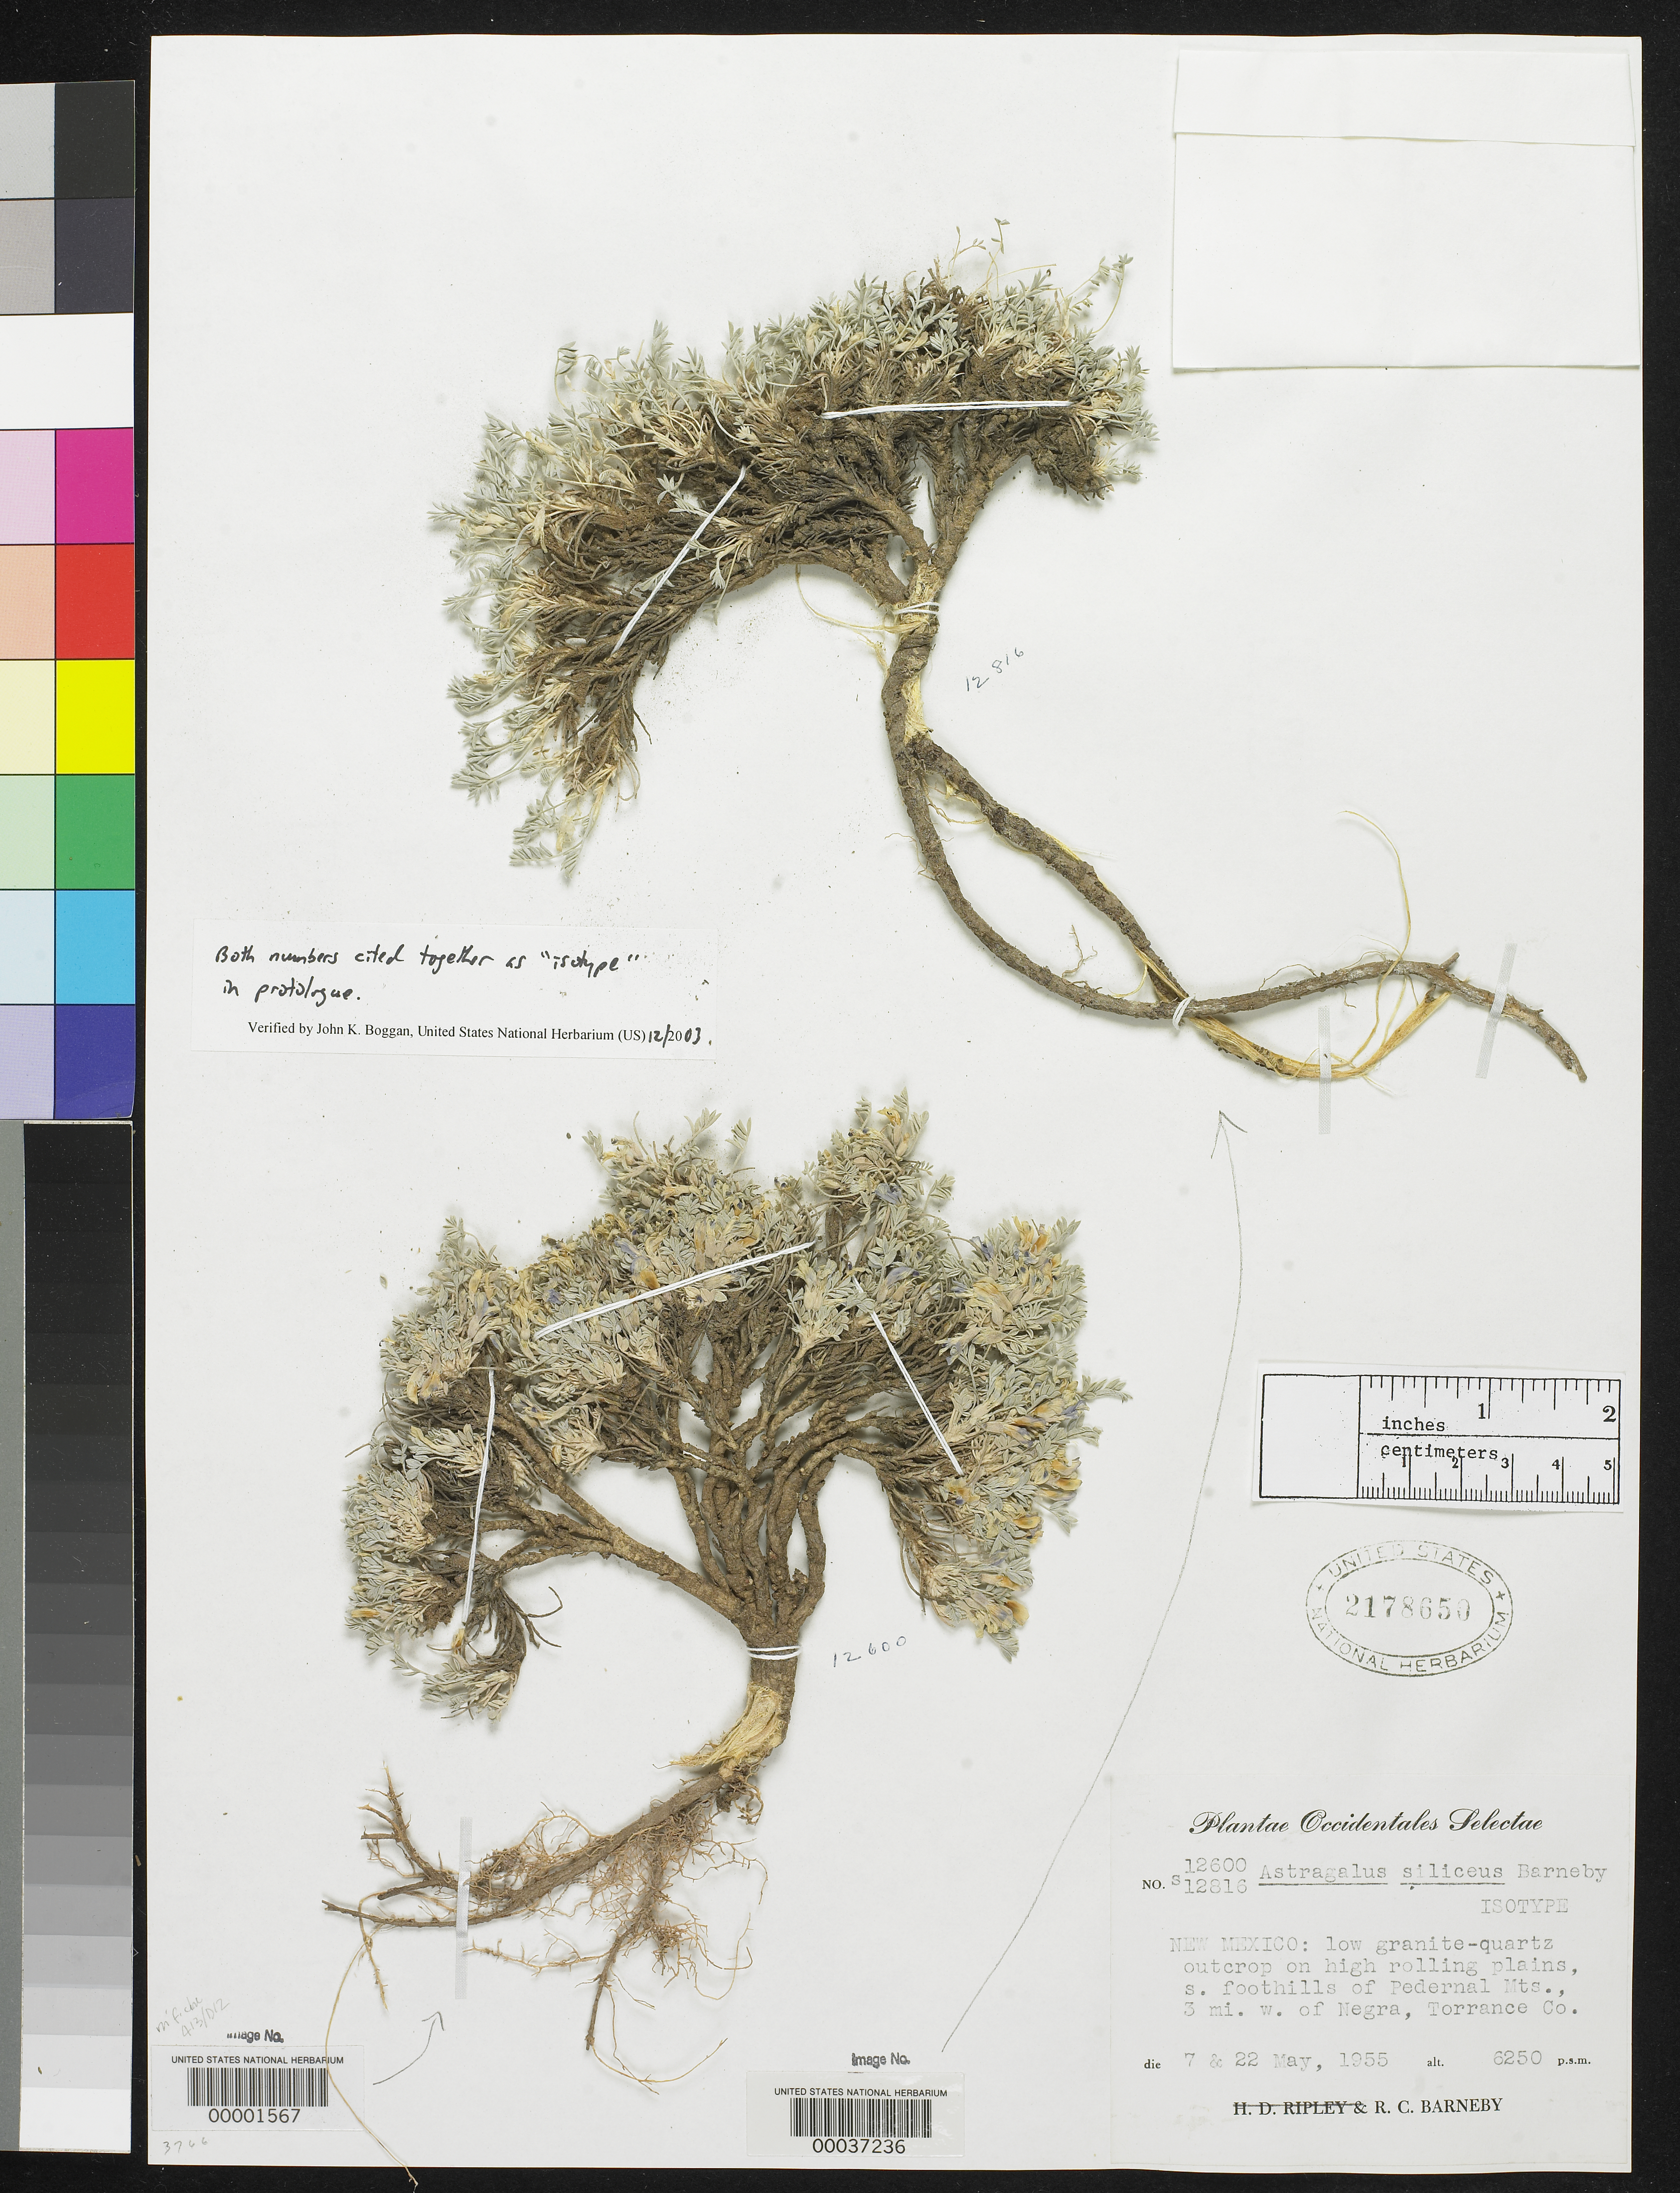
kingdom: Plantae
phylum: Tracheophyta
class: Magnoliopsida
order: Fabales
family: Fabaceae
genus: Astragalus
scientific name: Astragalus siliceus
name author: Barneby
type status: Isosyntype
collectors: R. C. Barneby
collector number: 12600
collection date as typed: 07 May 1955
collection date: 1955-05-07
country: United States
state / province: New Mexico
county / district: Torrance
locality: S. foothills of Pedernal Mts., 3 mi. w. of Negra, Torrance Co.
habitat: Low granite-quartz outcrop on high rolling plains.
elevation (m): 1905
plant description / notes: Mounted on same sheet with Barneby 12816. Barneby 12600 & 12816 cited together as "isotype" in protologue.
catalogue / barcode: US 2178650